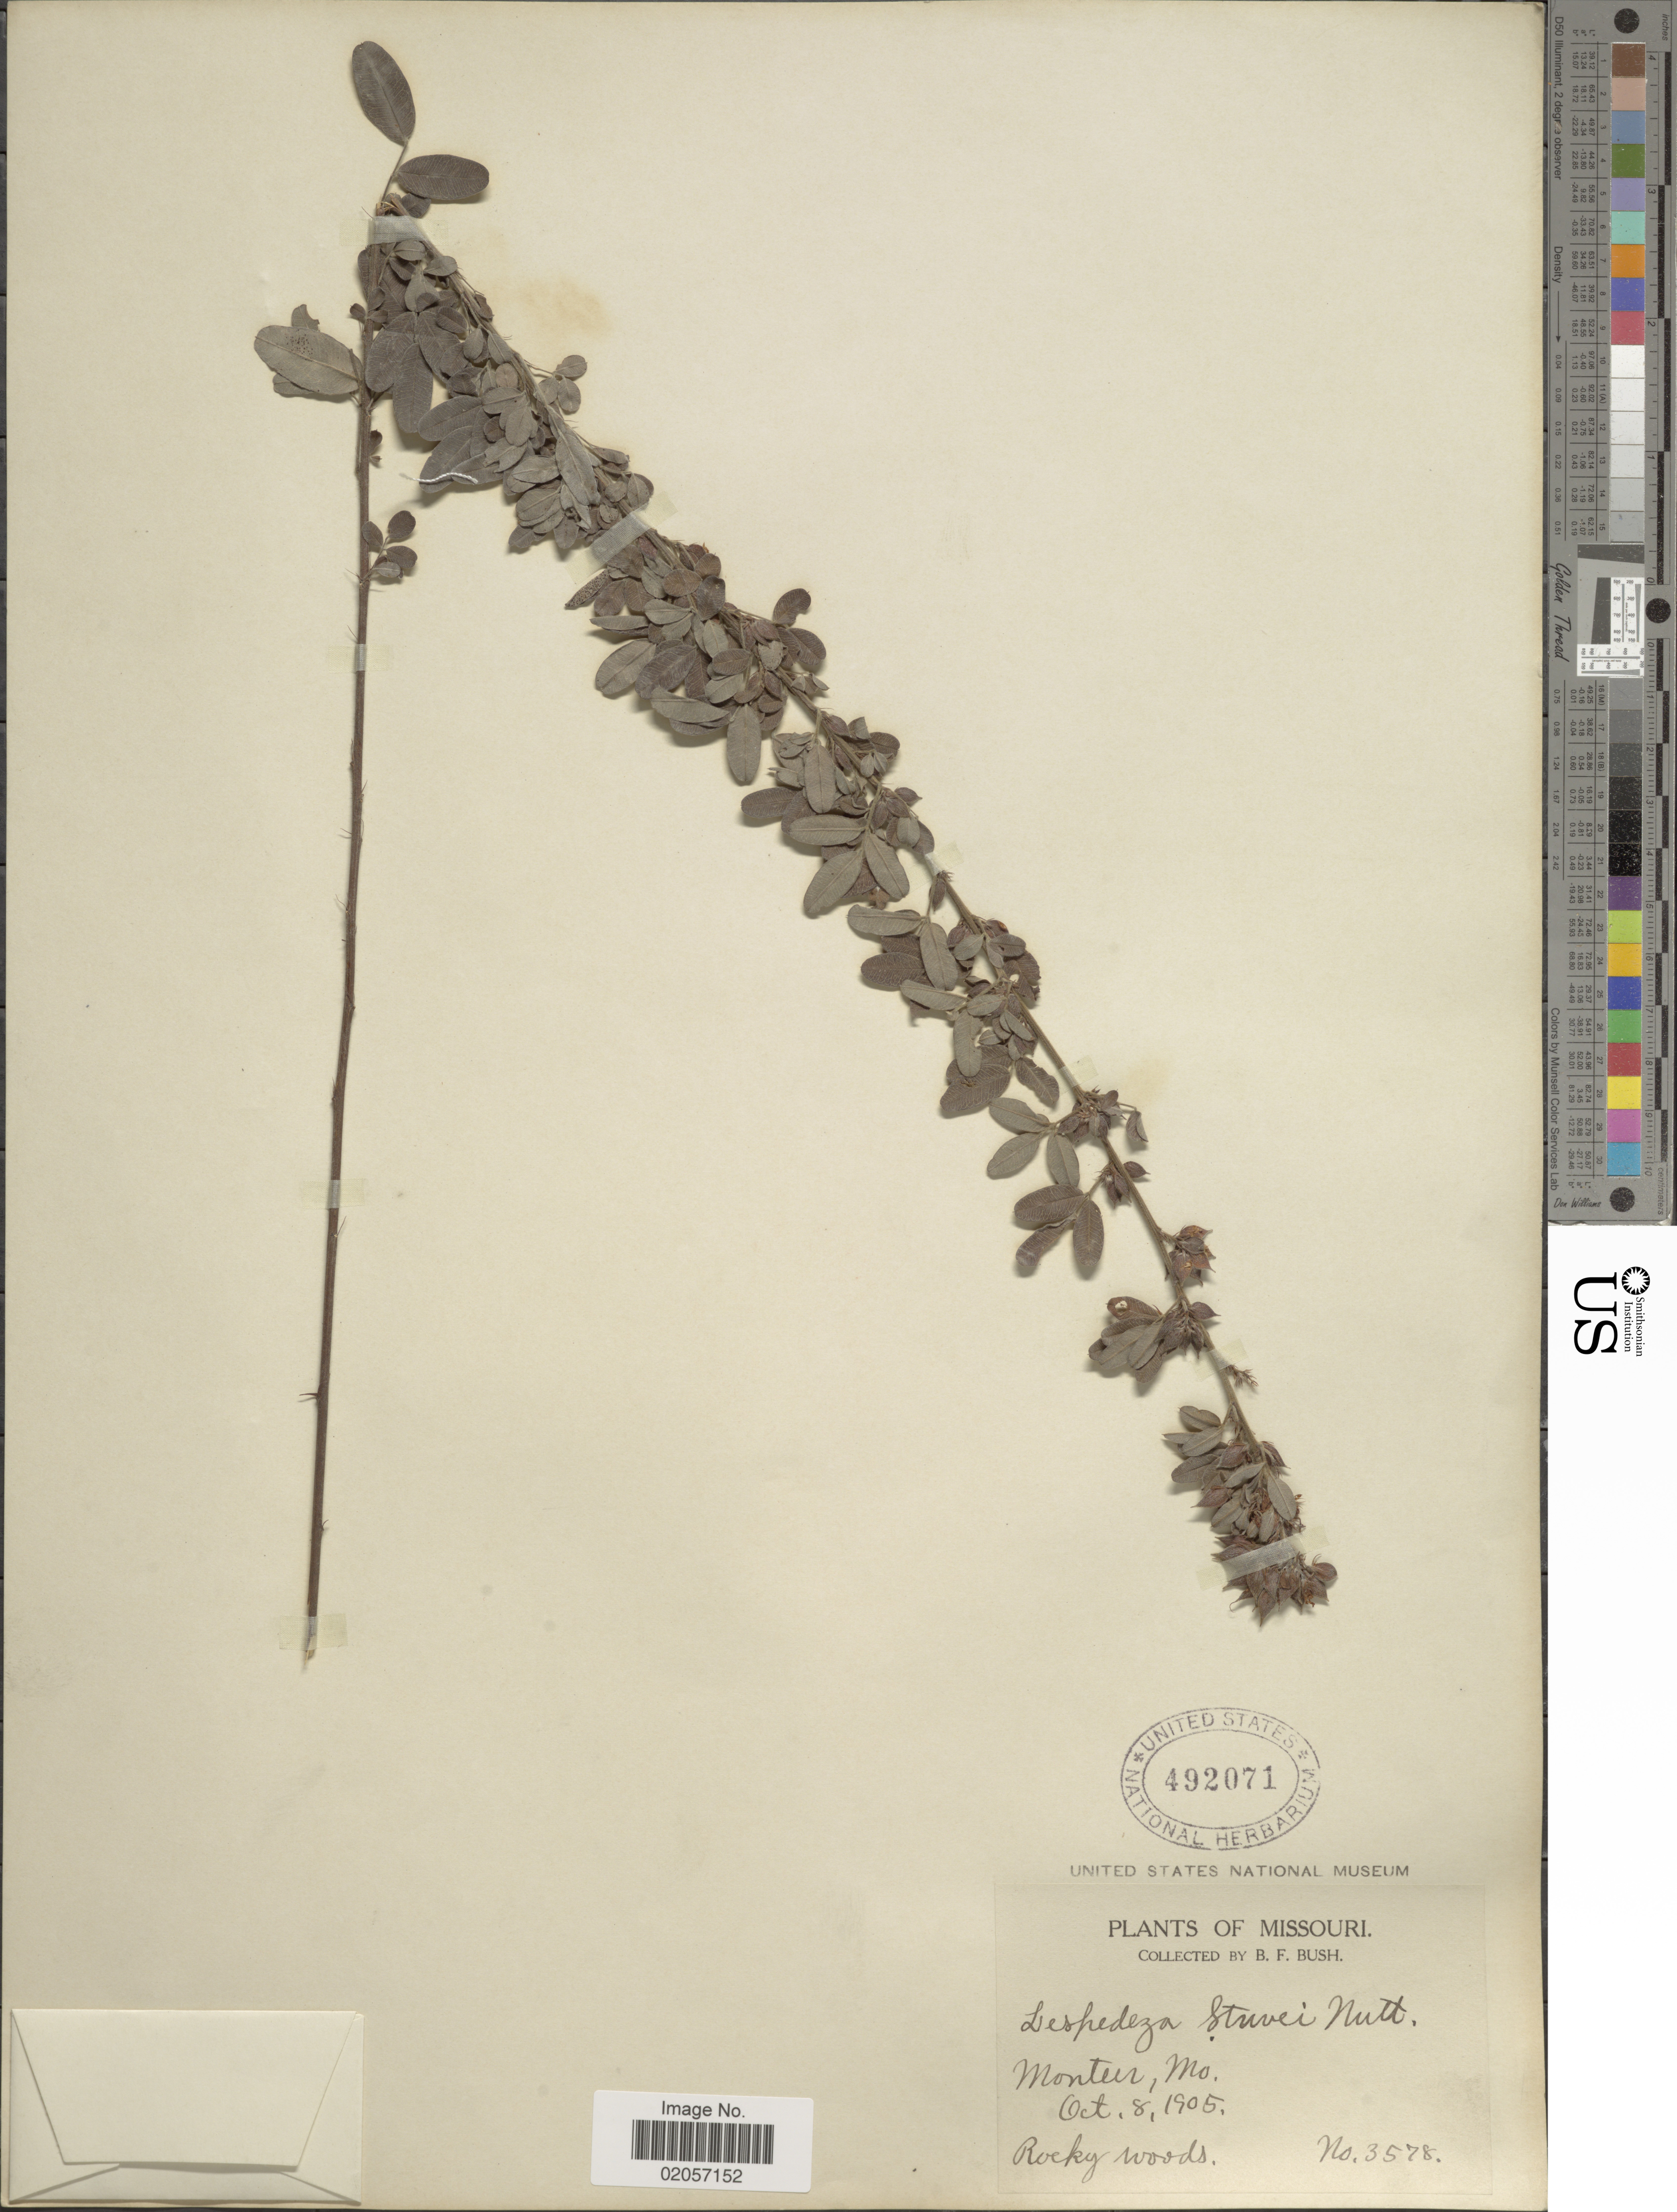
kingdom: Plantae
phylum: Tracheophyta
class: Magnoliopsida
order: Fabales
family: Fabaceae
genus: Lespedeza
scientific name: Lespedeza stuevei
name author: Nutt.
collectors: B. F. Bush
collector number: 3578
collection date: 1905-10-08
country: United States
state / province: Missouri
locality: Montier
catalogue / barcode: US 492071